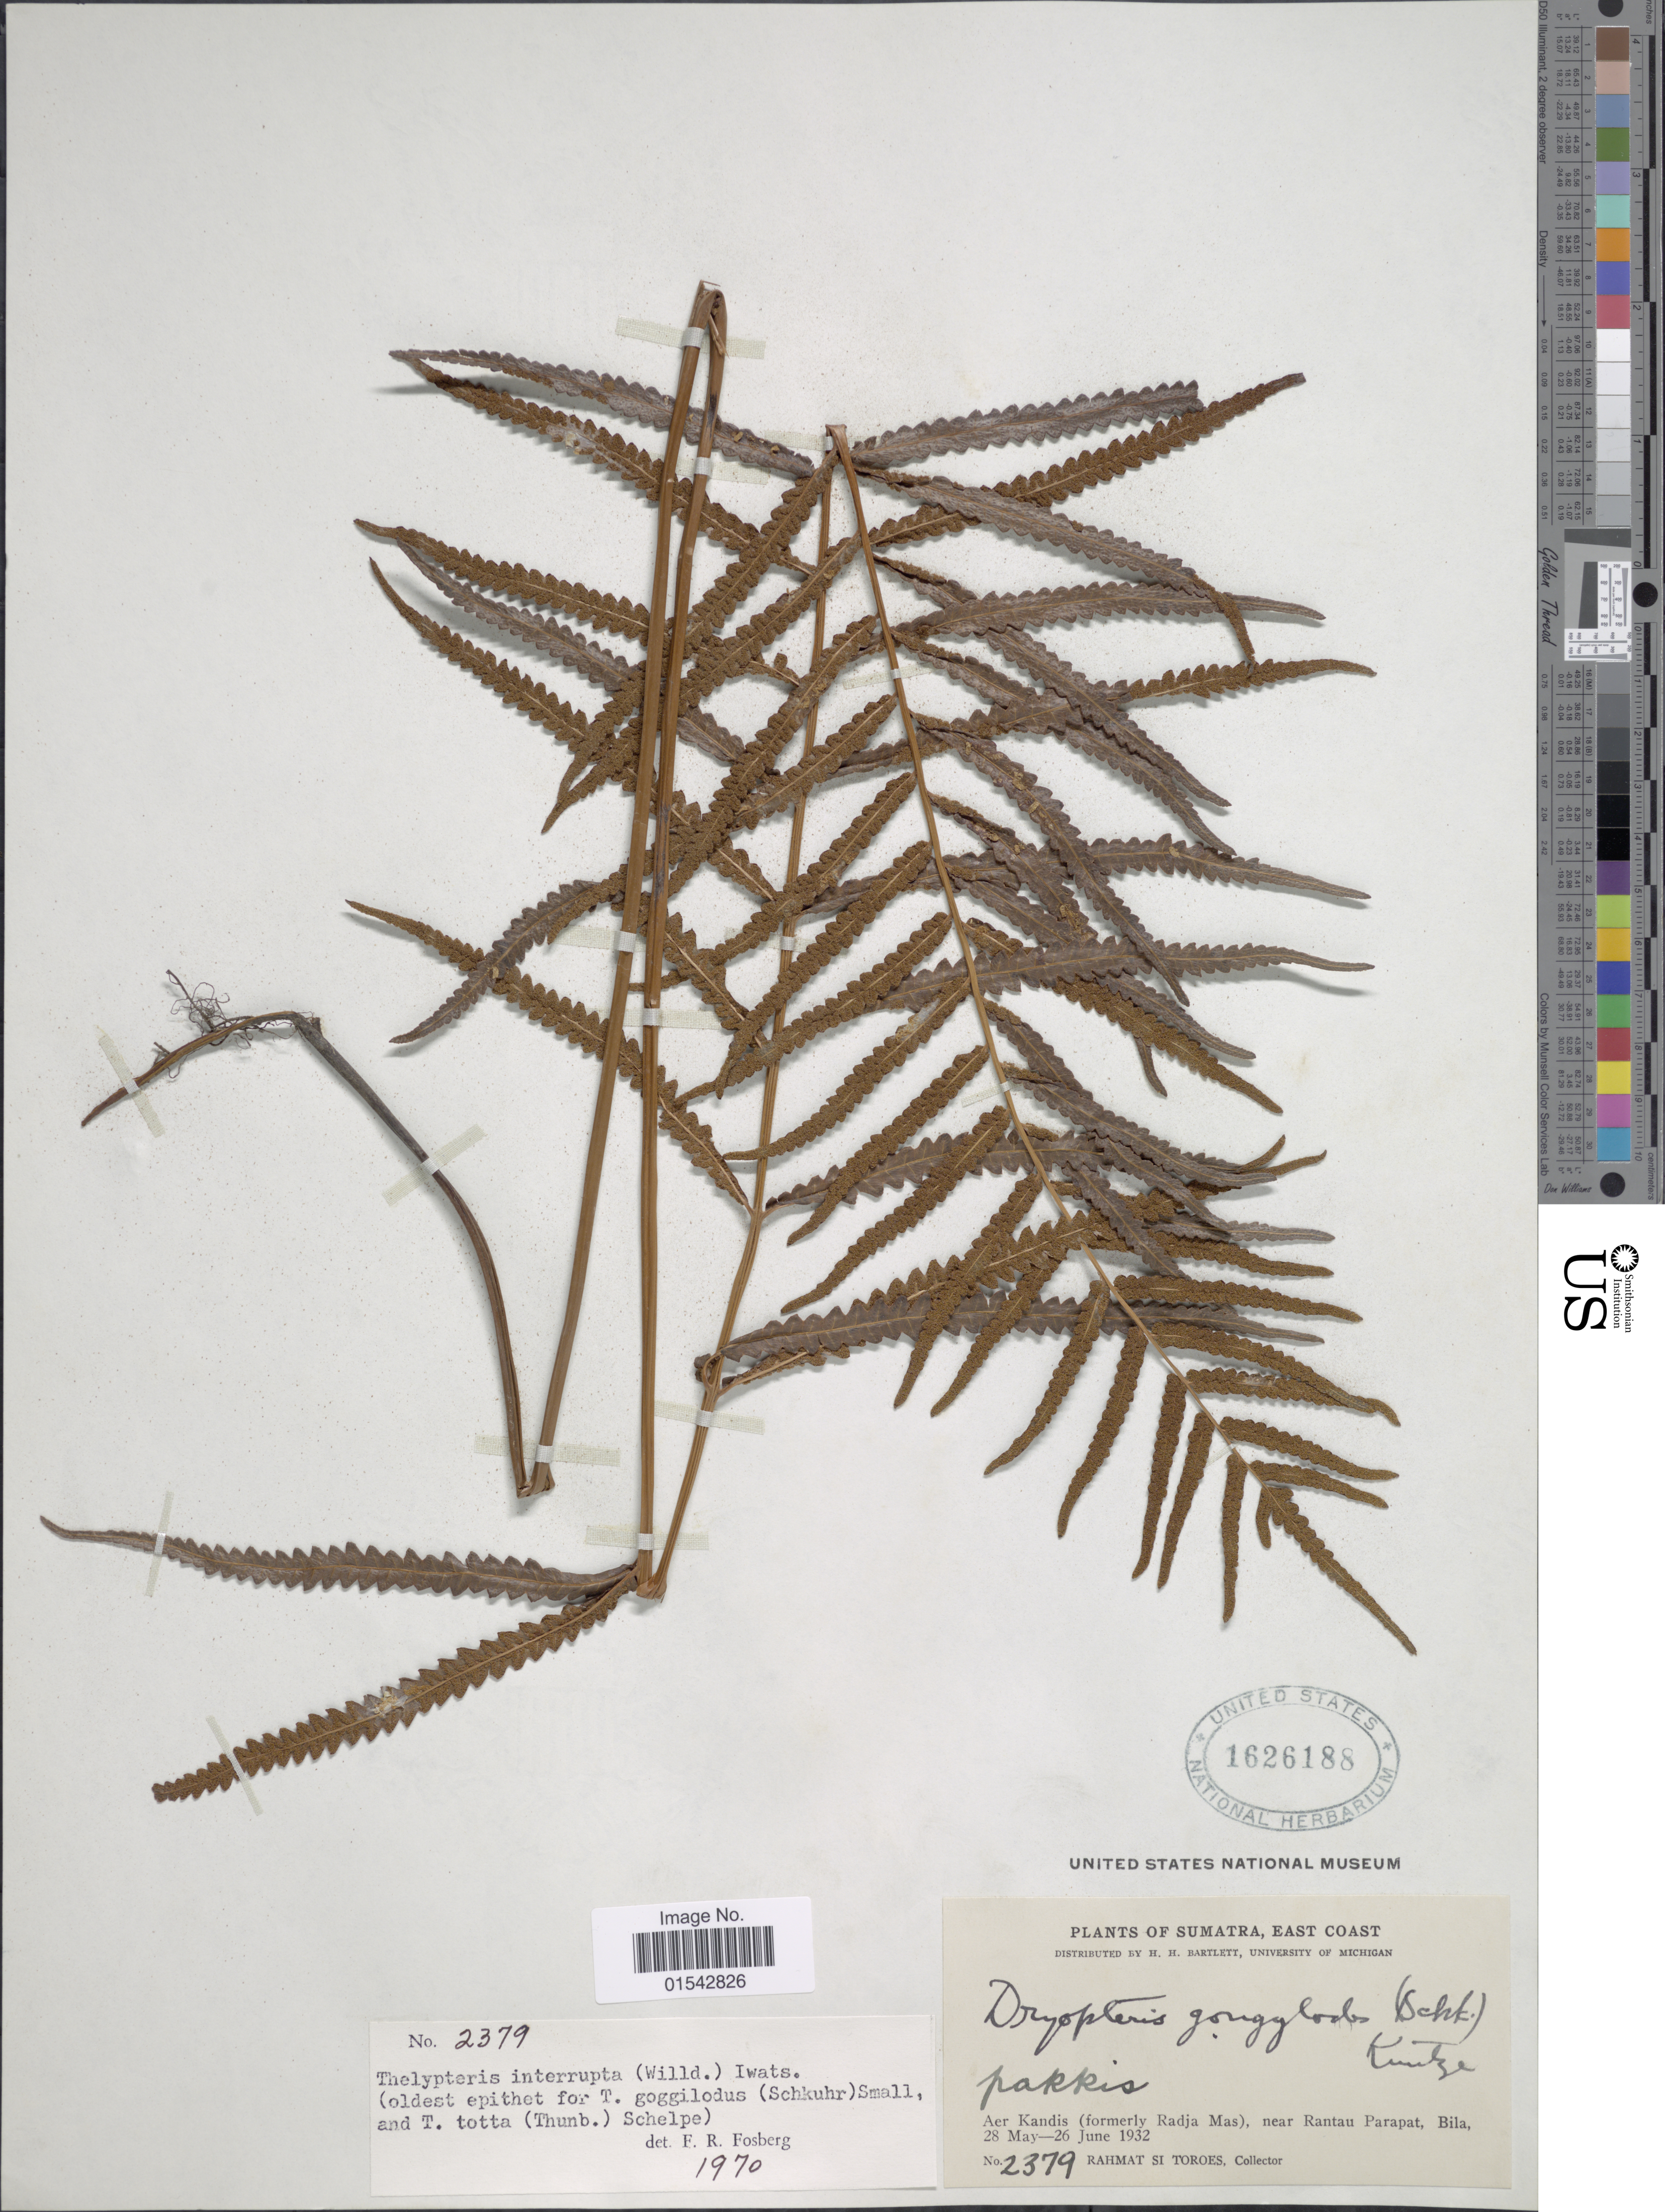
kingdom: Plantae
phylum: Tracheophyta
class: Polypodiopsida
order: Polypodiales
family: Thelypteridaceae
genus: Cyclosorus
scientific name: Cyclosorus interruptus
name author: (Willd.) H. Itô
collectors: Rahmat Si Boeea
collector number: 2379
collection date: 1932-05-28/1932-06-26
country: Indonesia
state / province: Sumatra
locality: Sumatra, East Coast, Aer Kandis (formerly Radja Mas), near Rantau Parapat, Bila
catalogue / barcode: US 1626188